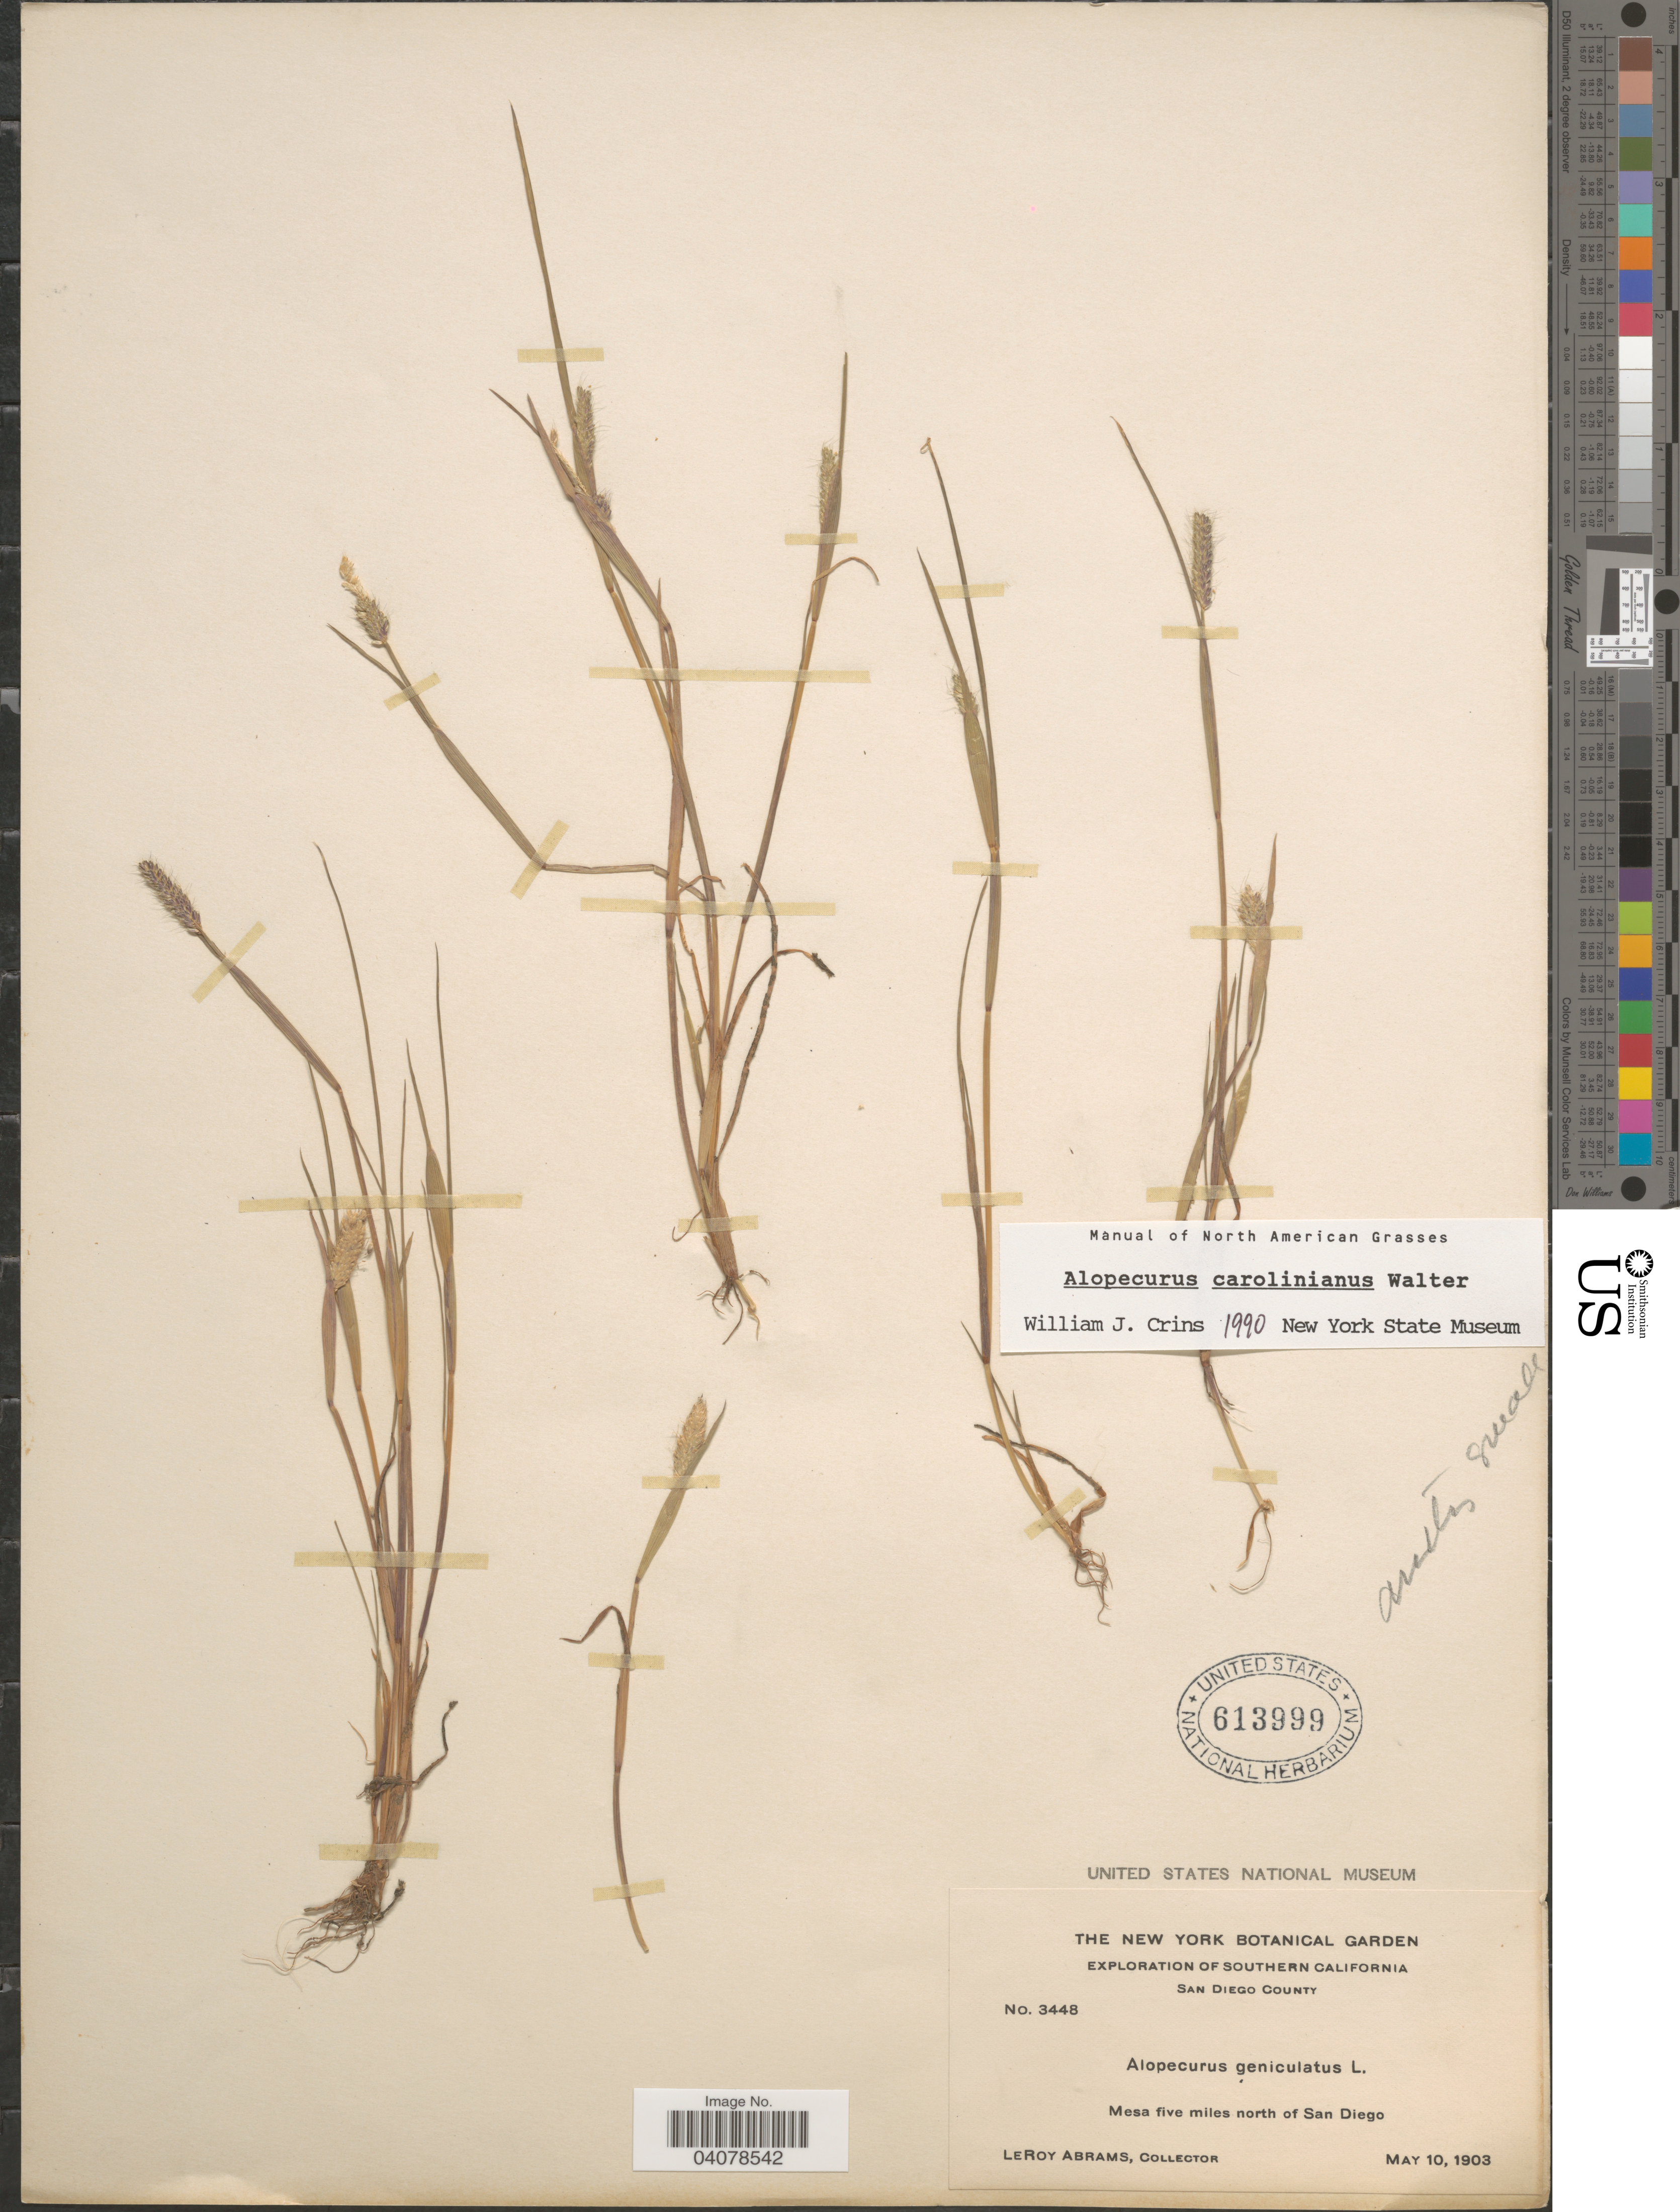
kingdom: Plantae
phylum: Tracheophyta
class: Liliopsida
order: Poales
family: Poaceae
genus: Alopecurus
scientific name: Alopecurus carolinianus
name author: Walter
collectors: L. Abrams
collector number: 3448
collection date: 1903-05-10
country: United States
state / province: California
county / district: San Diego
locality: Exploration Of Southern California. San Diego County. Mesa five miles north of San Diego.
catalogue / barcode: US 613999